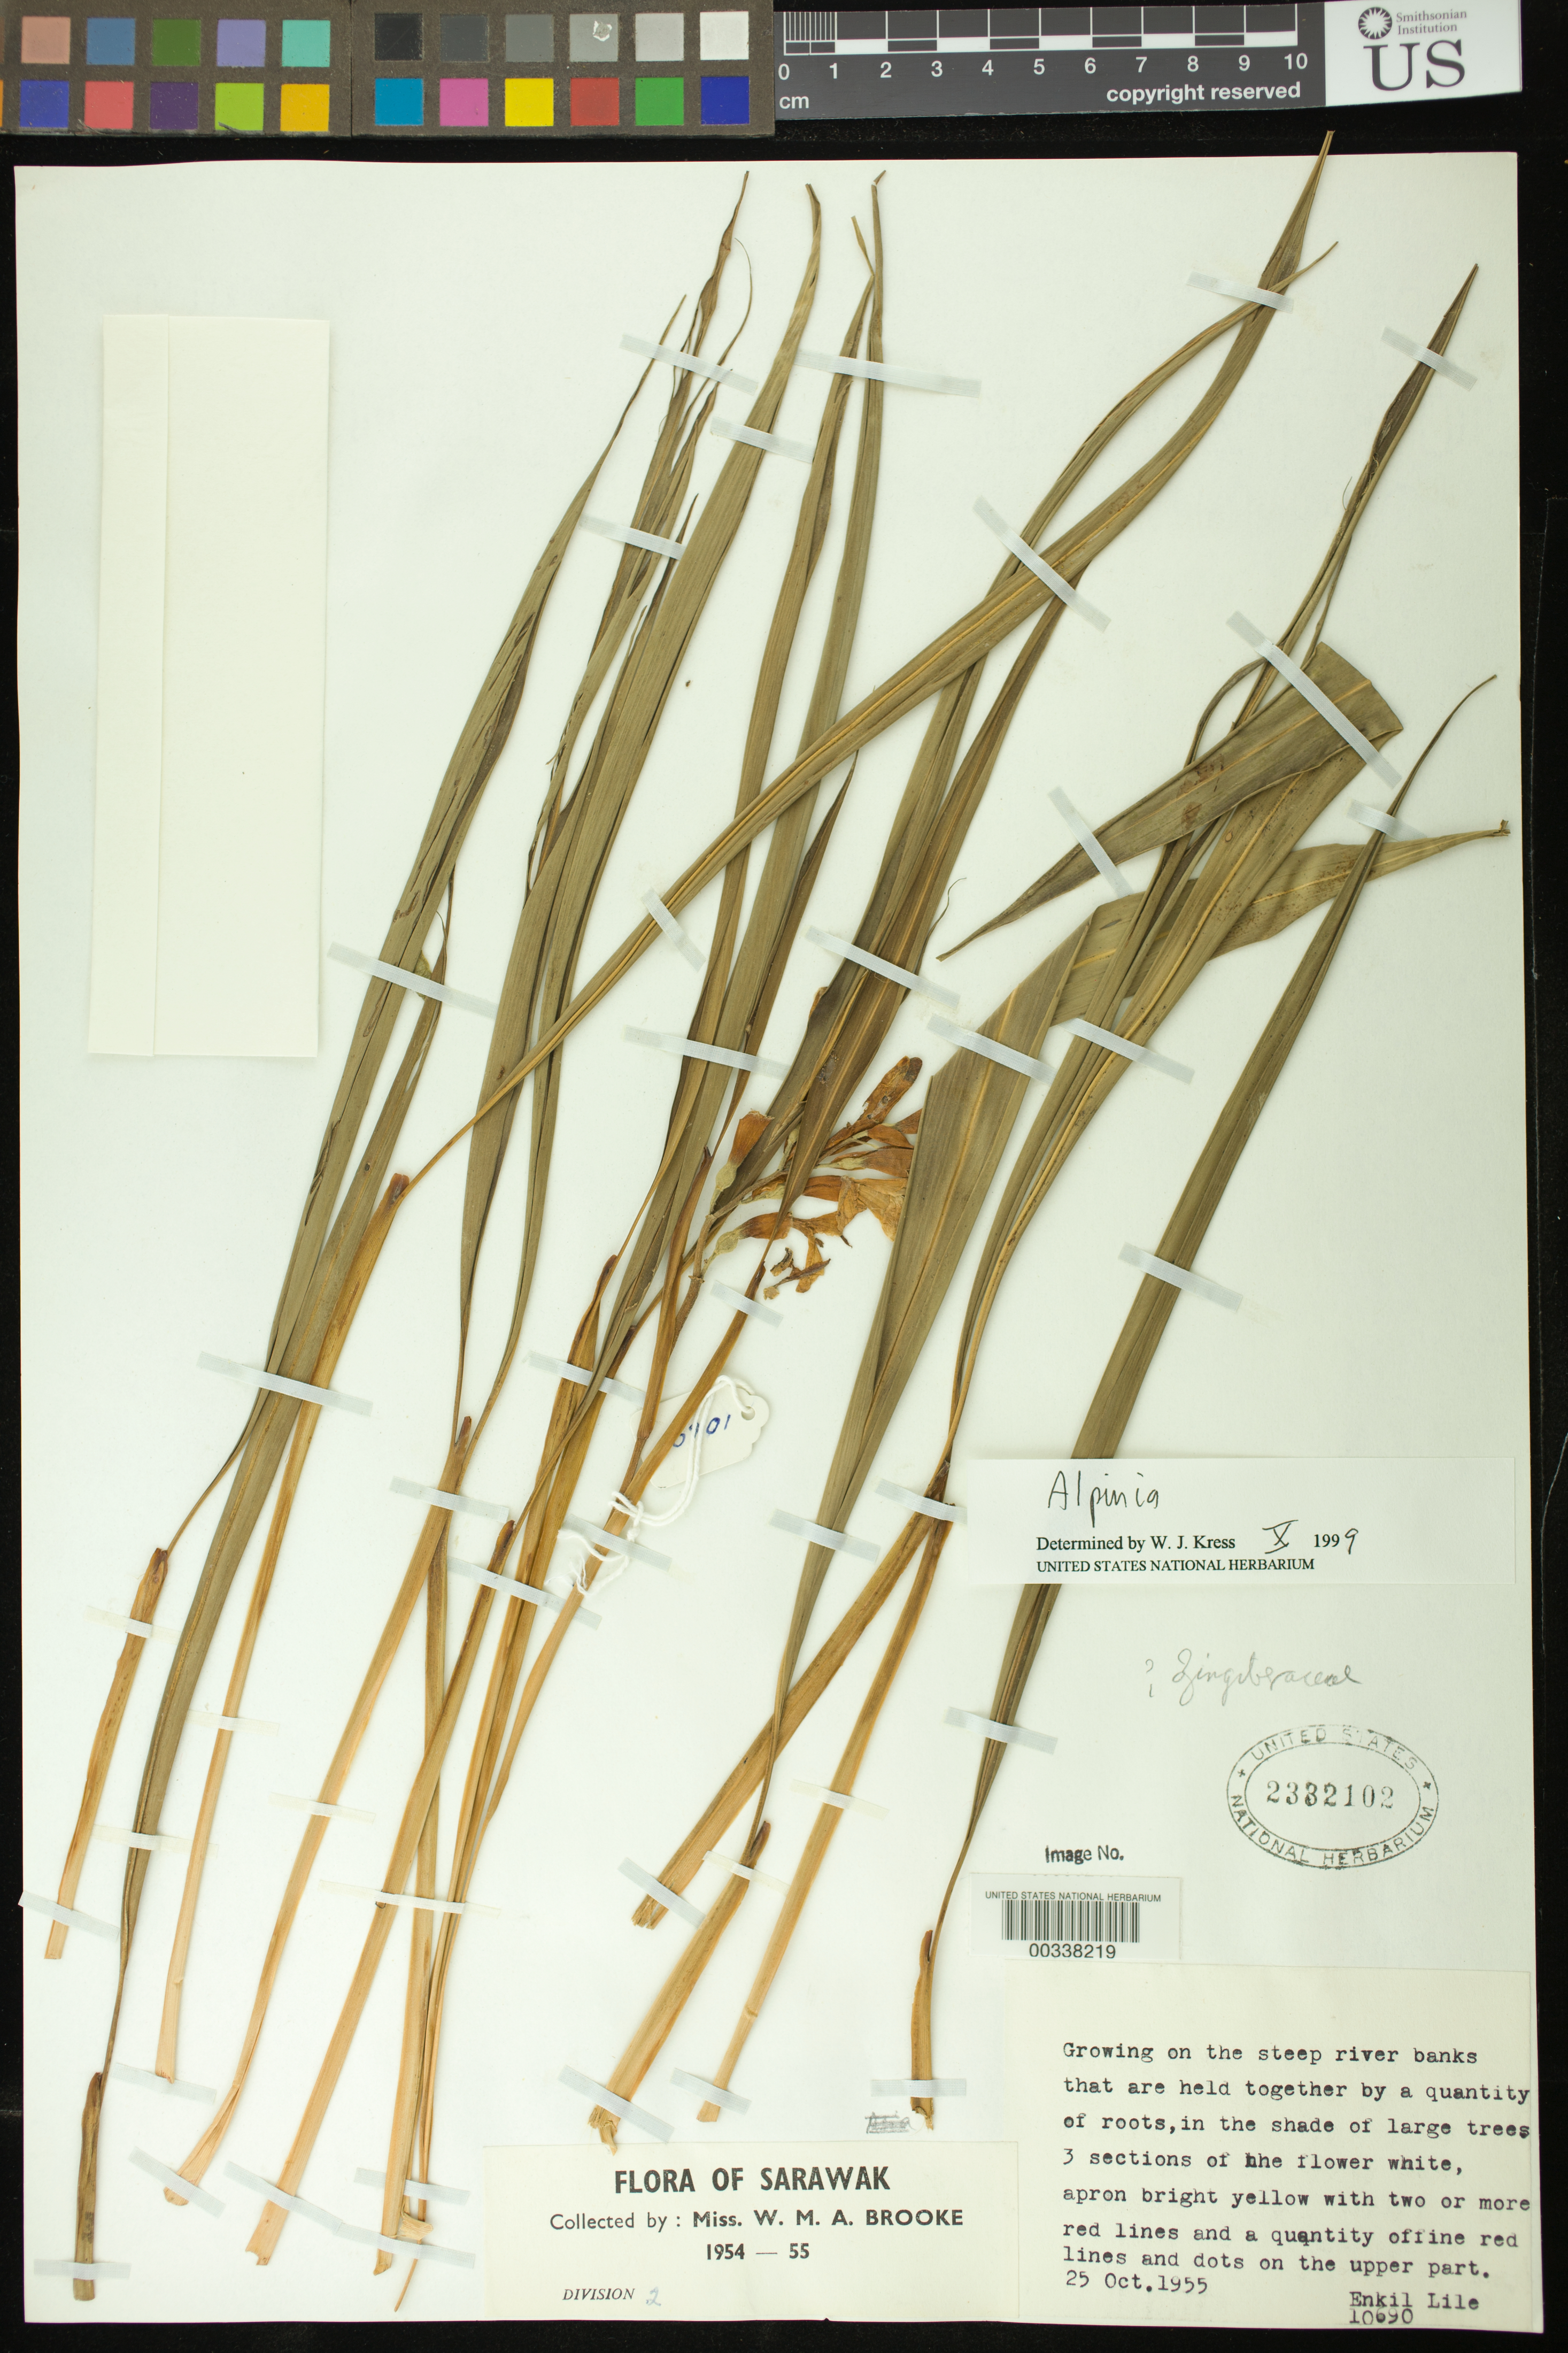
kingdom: Plantae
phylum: Tracheophyta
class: Liliopsida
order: Zingiberales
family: Zingiberaceae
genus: Alpinia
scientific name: Alpinia sp.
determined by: Kress, W. J., (US), Smithsonian Institution - National Museum of Natural History (UNITED STATES)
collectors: W. Brooke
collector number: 10690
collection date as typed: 25 Oct 1955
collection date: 1955-10-25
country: Malaysia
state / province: Sarawak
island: Borneo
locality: Flora of sarawak, enkil lile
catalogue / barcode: US 2332102